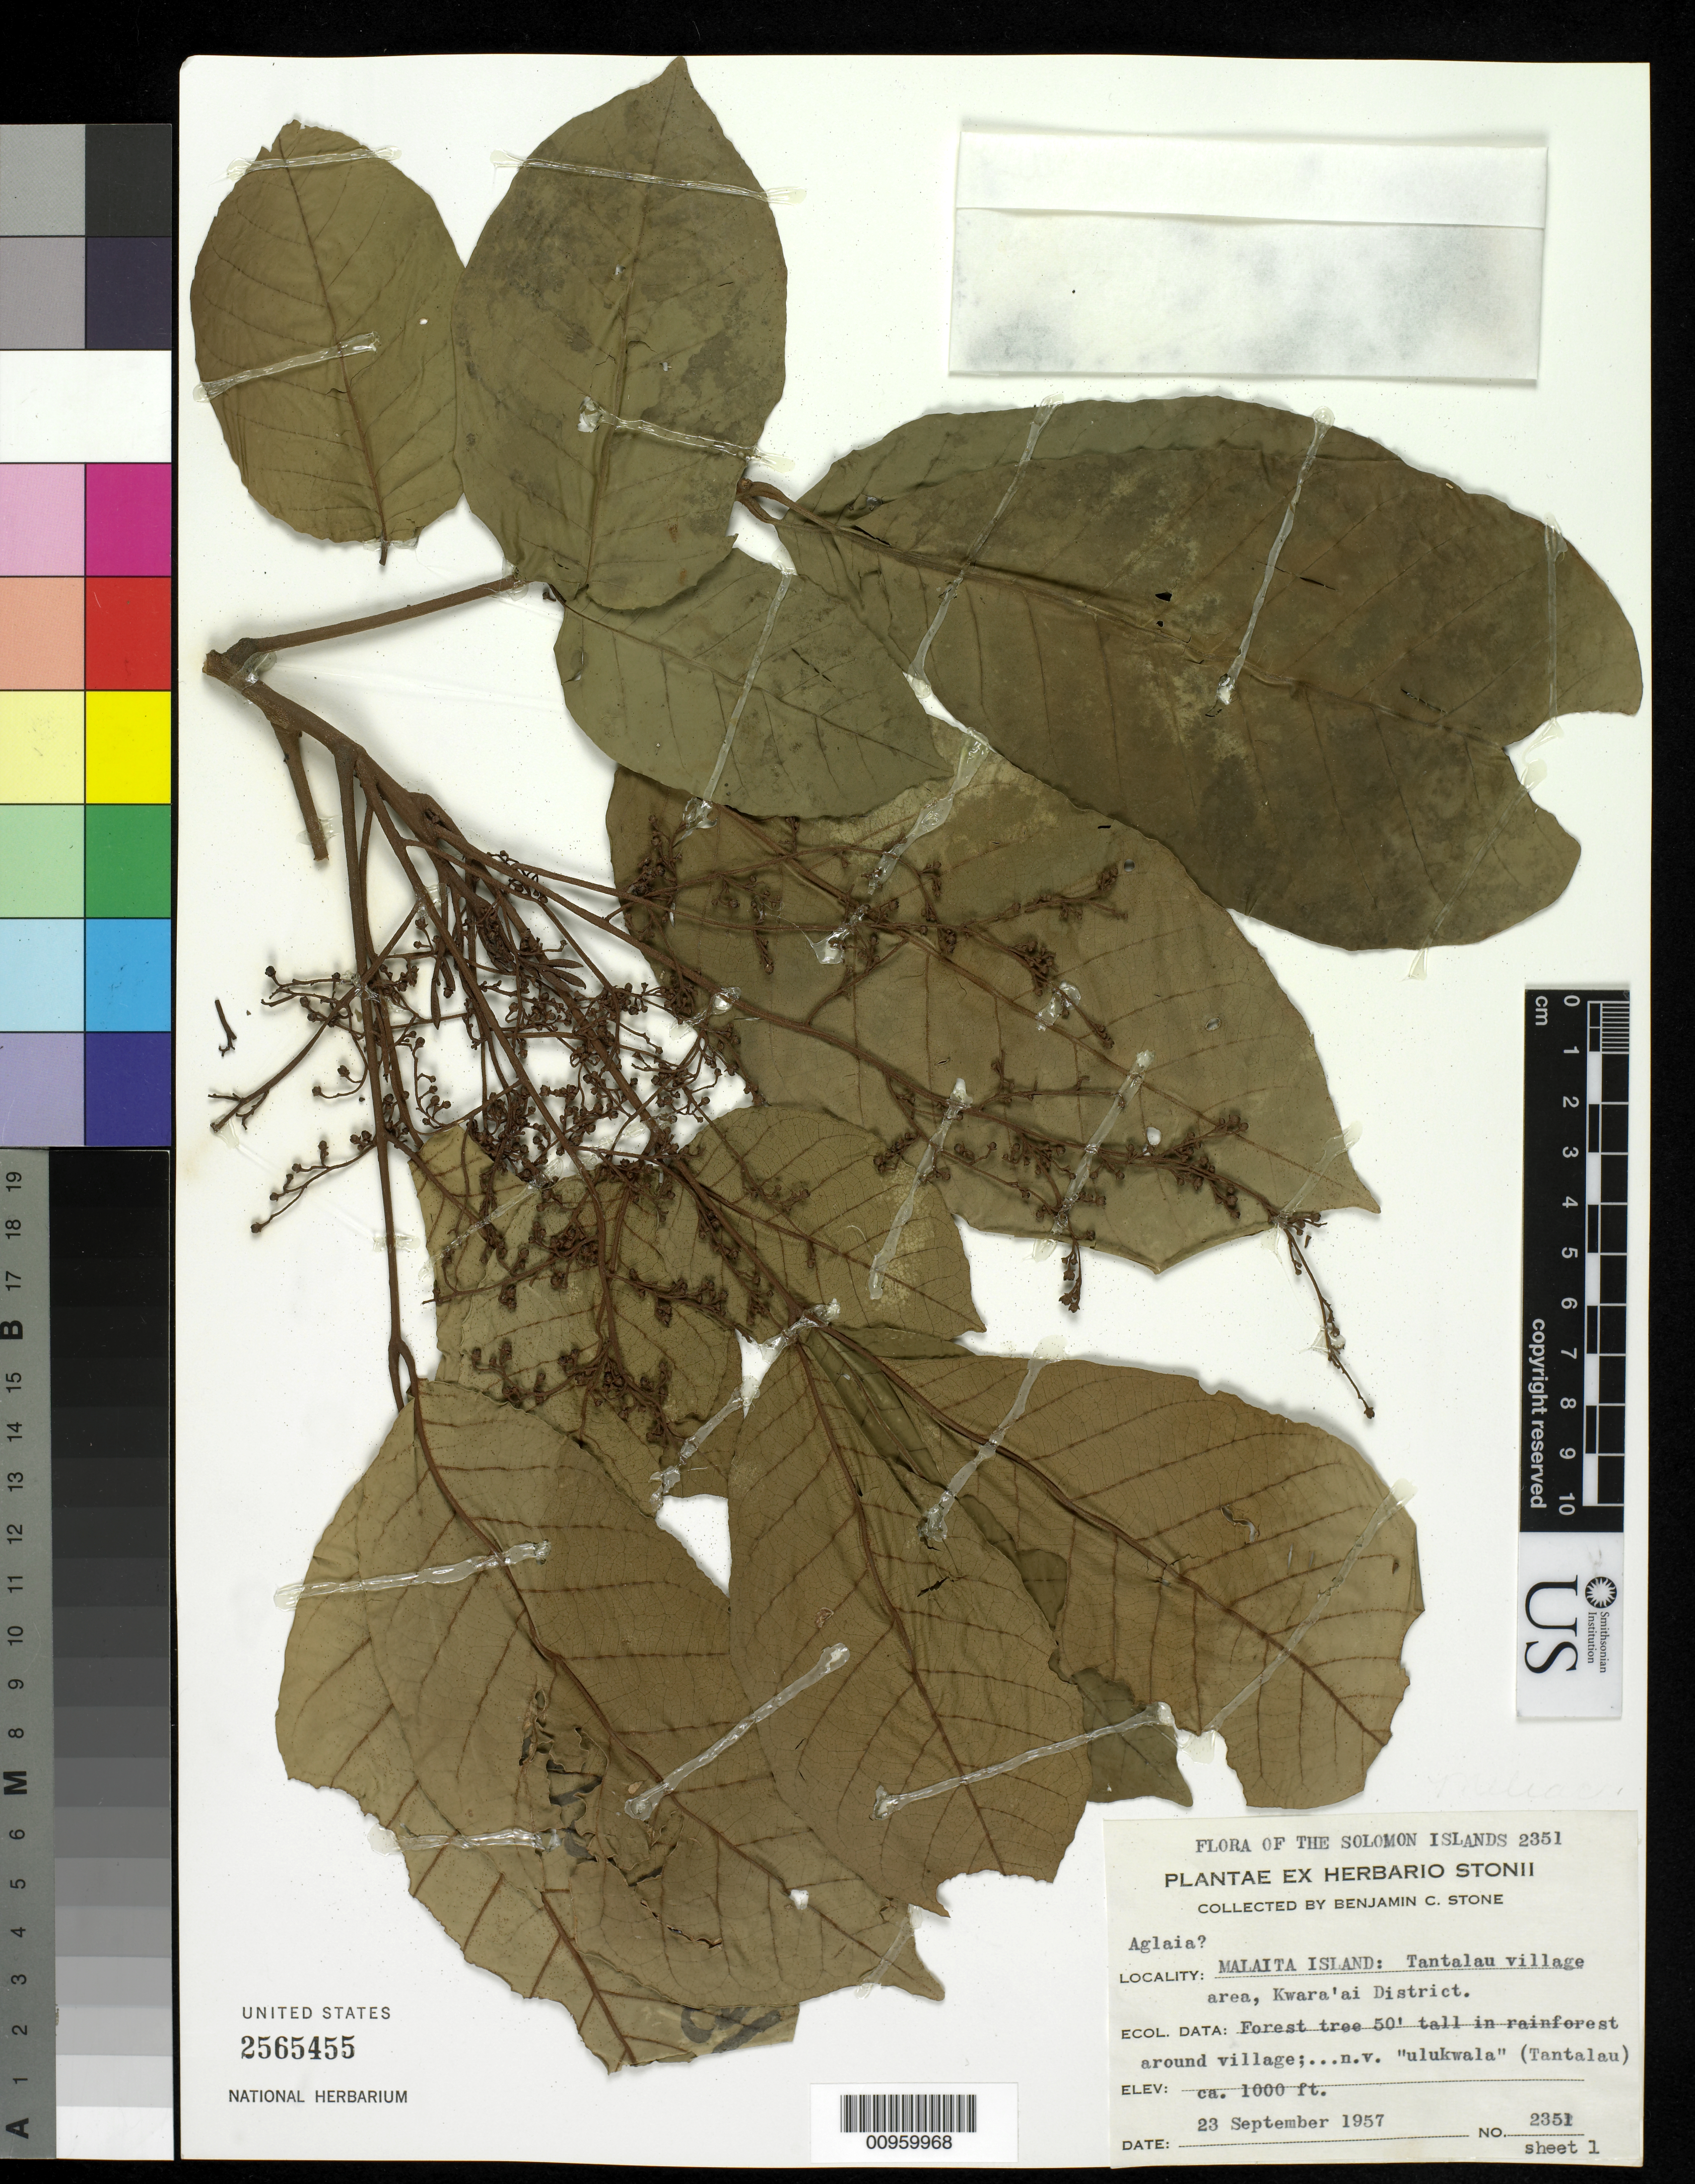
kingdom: Plantae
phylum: Tracheophyta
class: Magnoliopsida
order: Sapindales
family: Meliaceae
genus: Aglaia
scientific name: Aglaia rubrivenia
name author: Merr. & L.M. Perry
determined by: Pannell, C. M.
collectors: B. C. Stone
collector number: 2351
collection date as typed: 23 Sep 1957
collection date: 1957-09-23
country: Solomon Islands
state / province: Malaita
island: Malaita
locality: Tantalau village area, Kwara'ai District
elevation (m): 305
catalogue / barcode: US 2565455